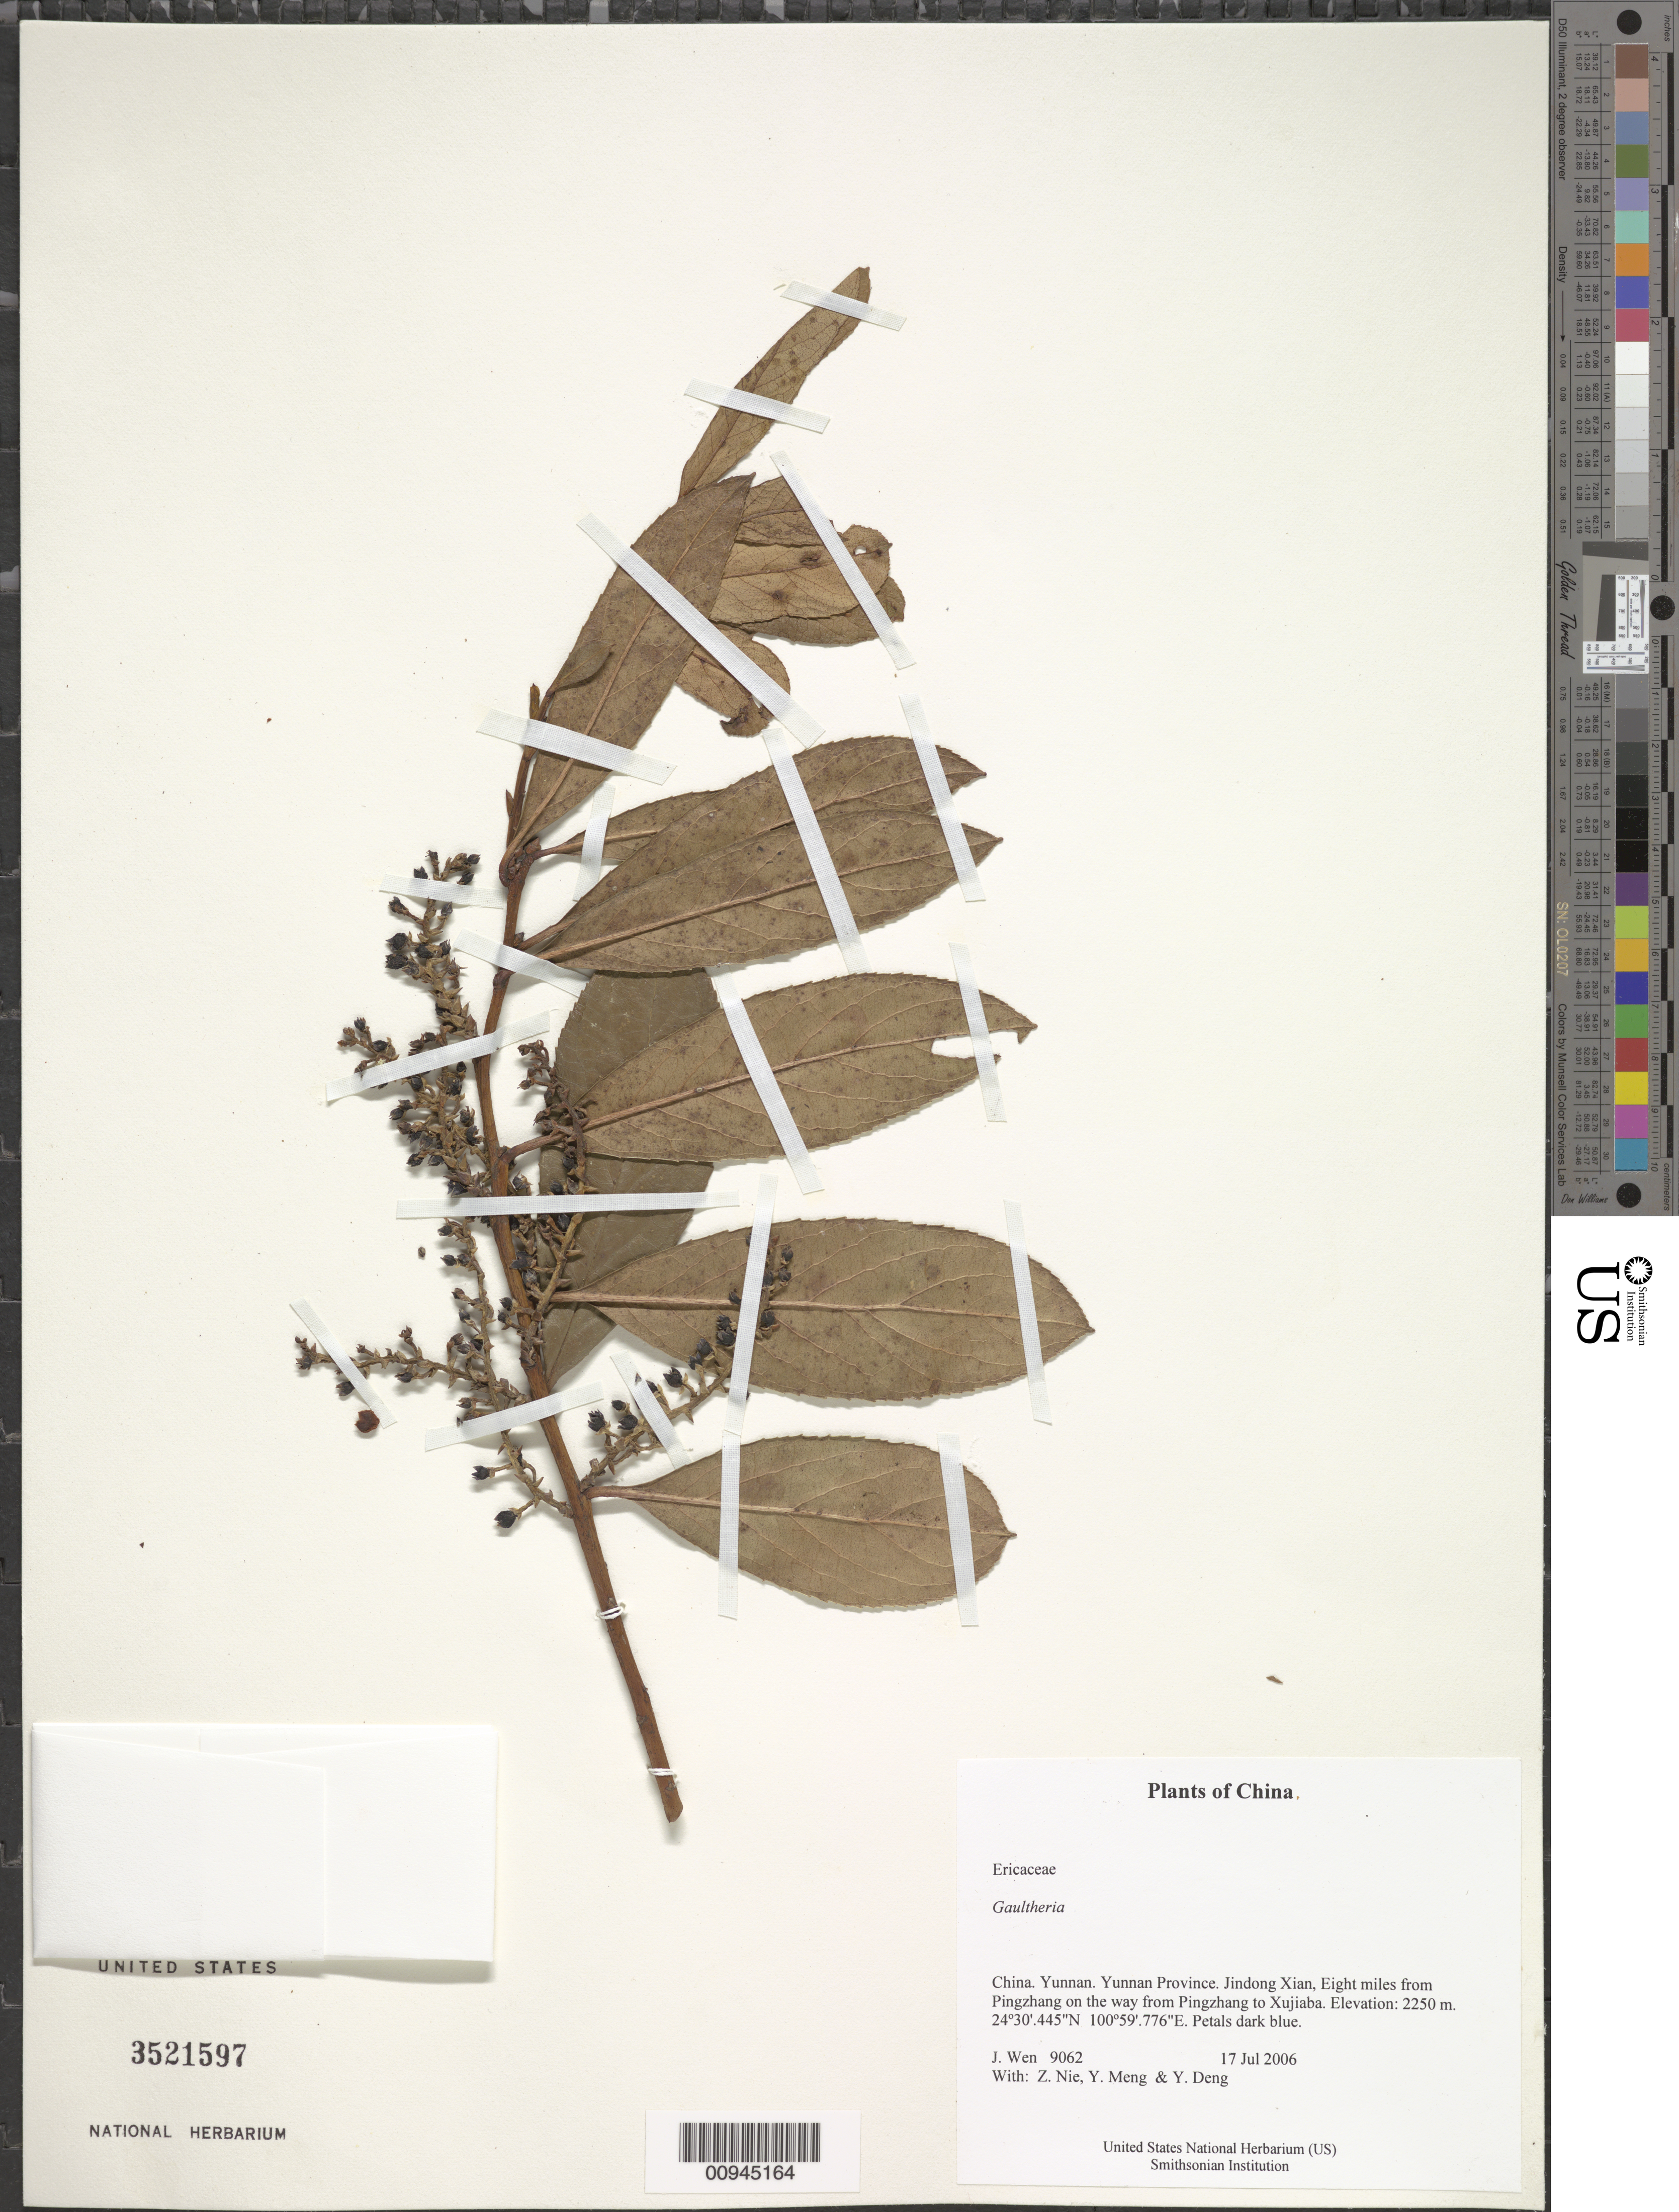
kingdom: Plantae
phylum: Tracheophyta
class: Magnoliopsida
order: Ericales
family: Ericaceae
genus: Gaultheria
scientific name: Gaultheria sp.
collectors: J. Wen, Z. Nie, Y. Meng & Y. Deng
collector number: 9062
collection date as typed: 17 Jul 2006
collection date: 2006-07-17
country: China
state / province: Yunnan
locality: Jindong Xian, 8 mi from Pingzhang on the way from Pingzhang to Xujiaba.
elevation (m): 2250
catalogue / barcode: US 3521597